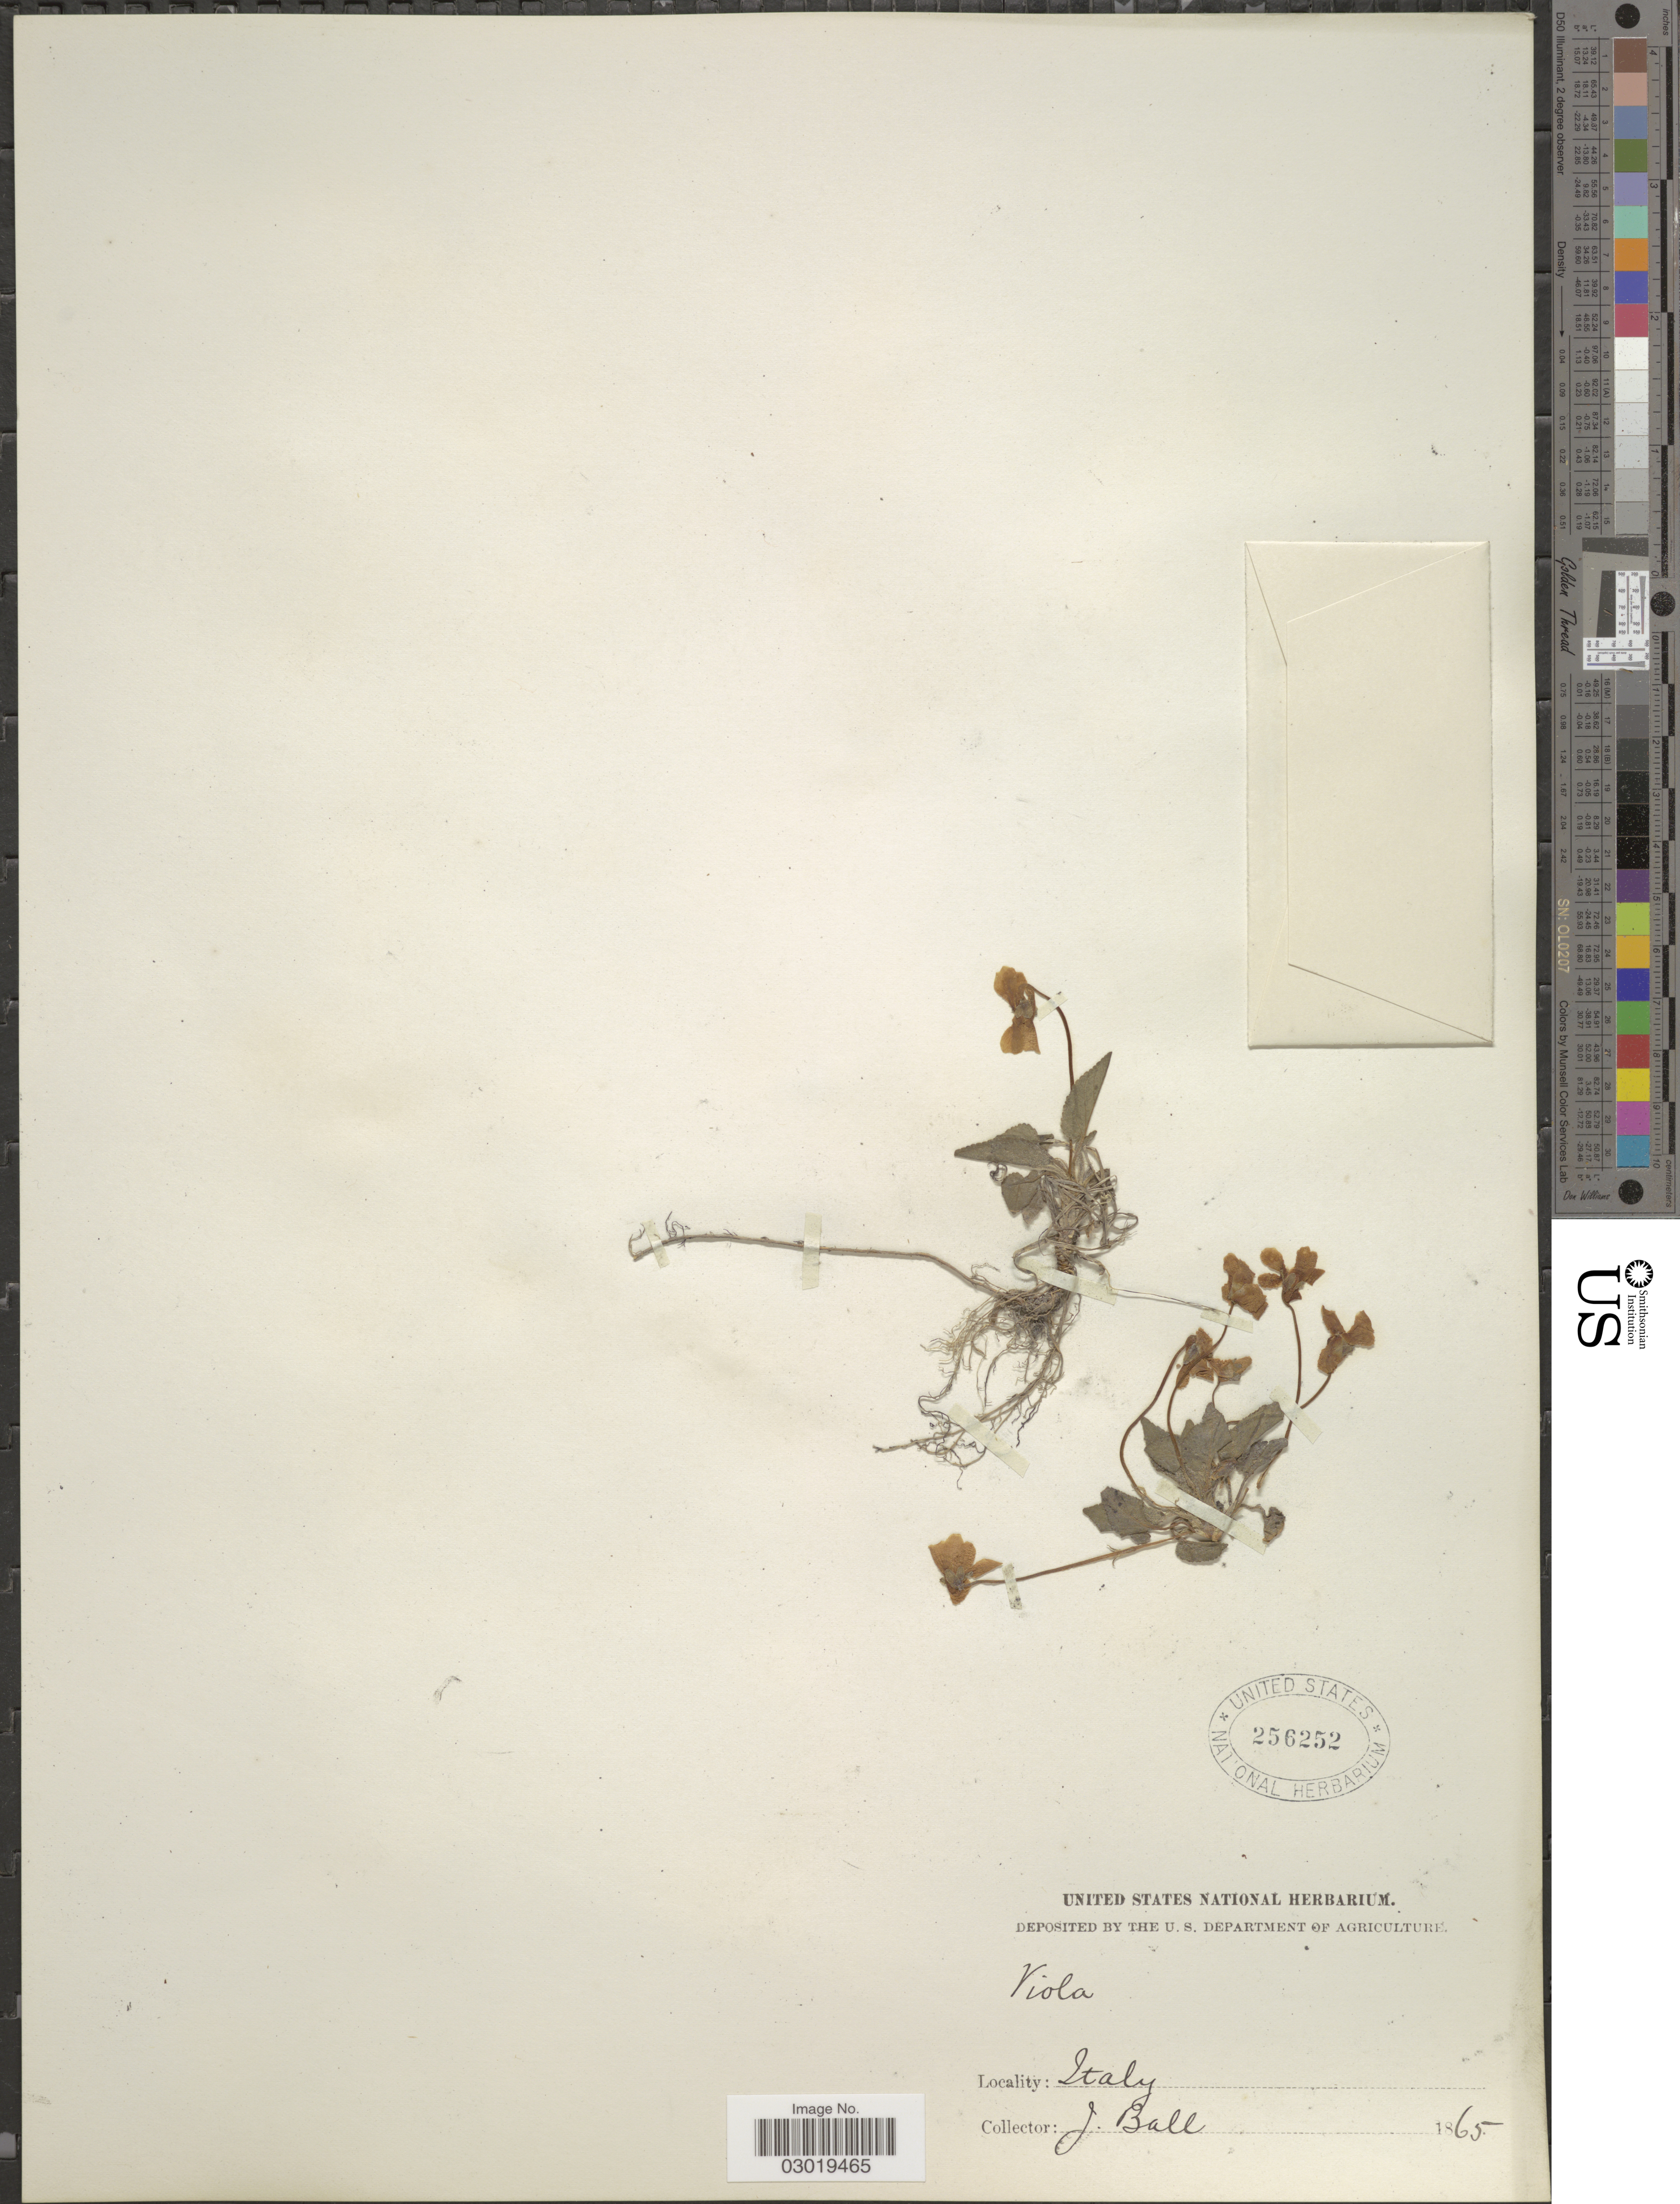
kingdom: Plantae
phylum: Tracheophyta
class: Magnoliopsida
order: Malpighiales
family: Violaceae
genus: Viola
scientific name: Viola sp.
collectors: J. Ball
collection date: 1865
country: Italy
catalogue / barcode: US 256252